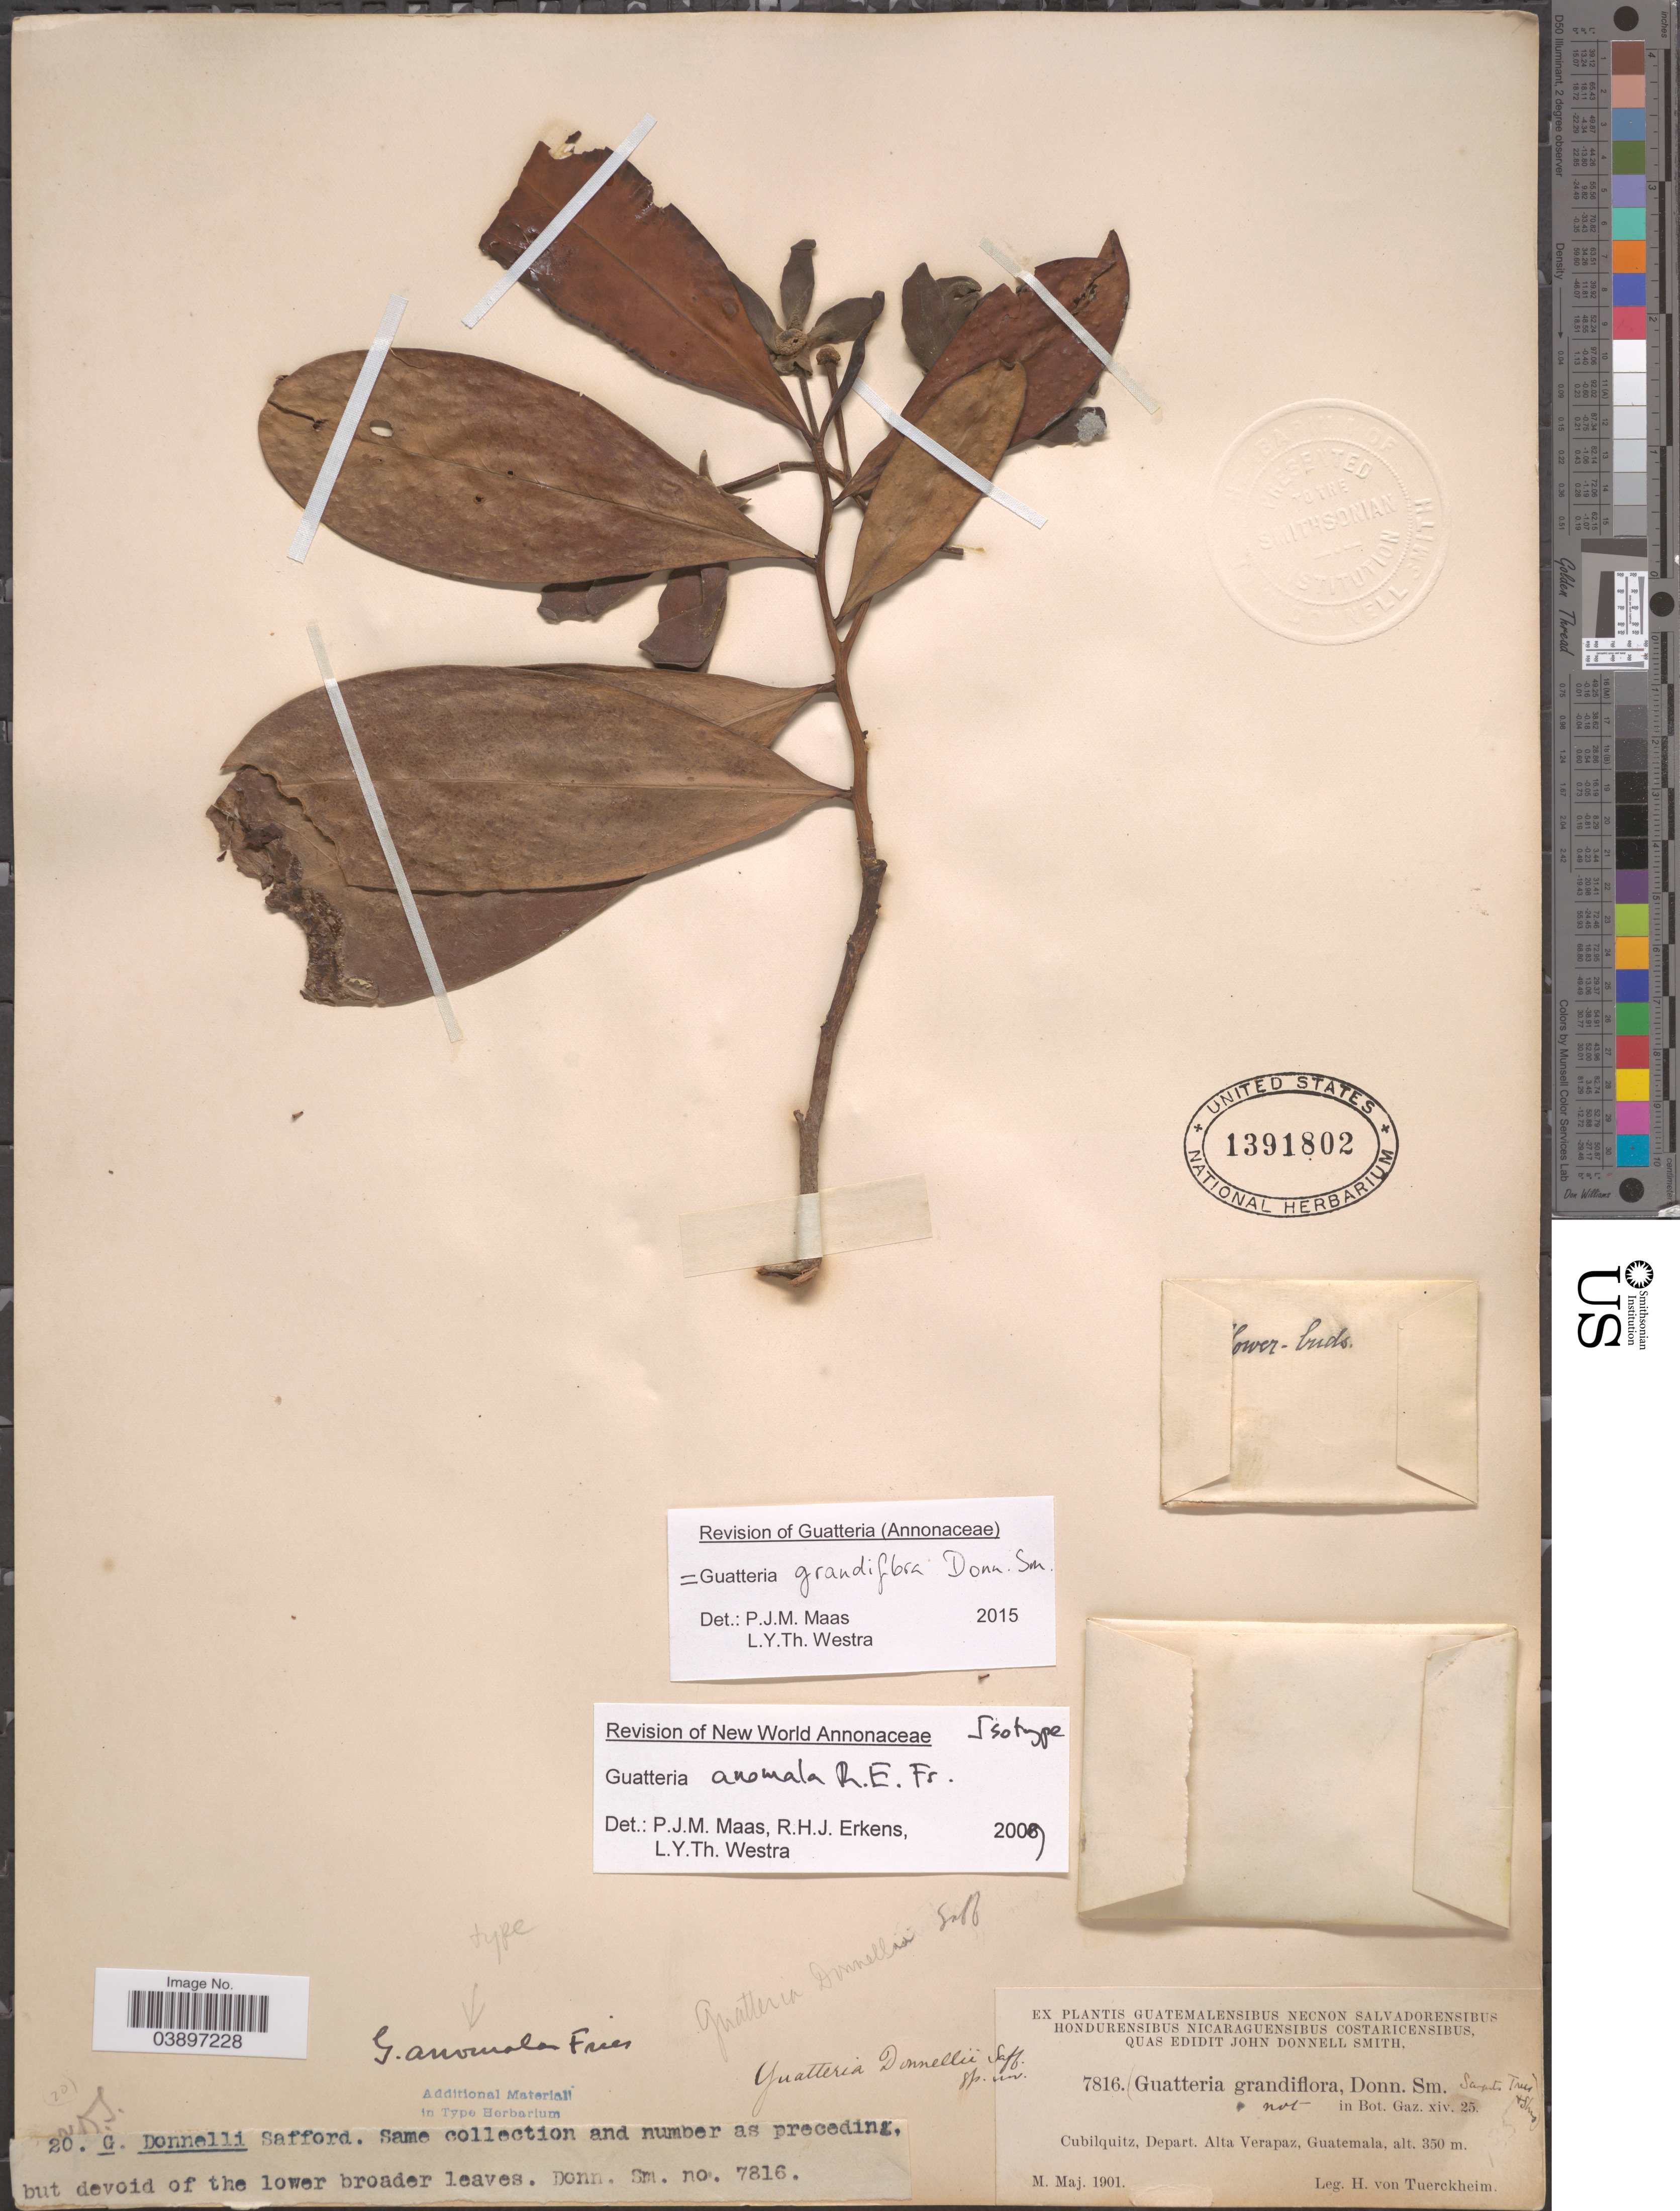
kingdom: Plantae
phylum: Tracheophyta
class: Magnoliopsida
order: Magnoliales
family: Annonaceae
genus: Guatteria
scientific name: Guatteria grandiflora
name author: Donn. Sm.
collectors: H. von Türckheim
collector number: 7816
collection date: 1901-05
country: Guatemala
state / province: Alta Verapaz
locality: Cubilquitz, Depart. Alta Verapaz.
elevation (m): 350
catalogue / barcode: US 1391802